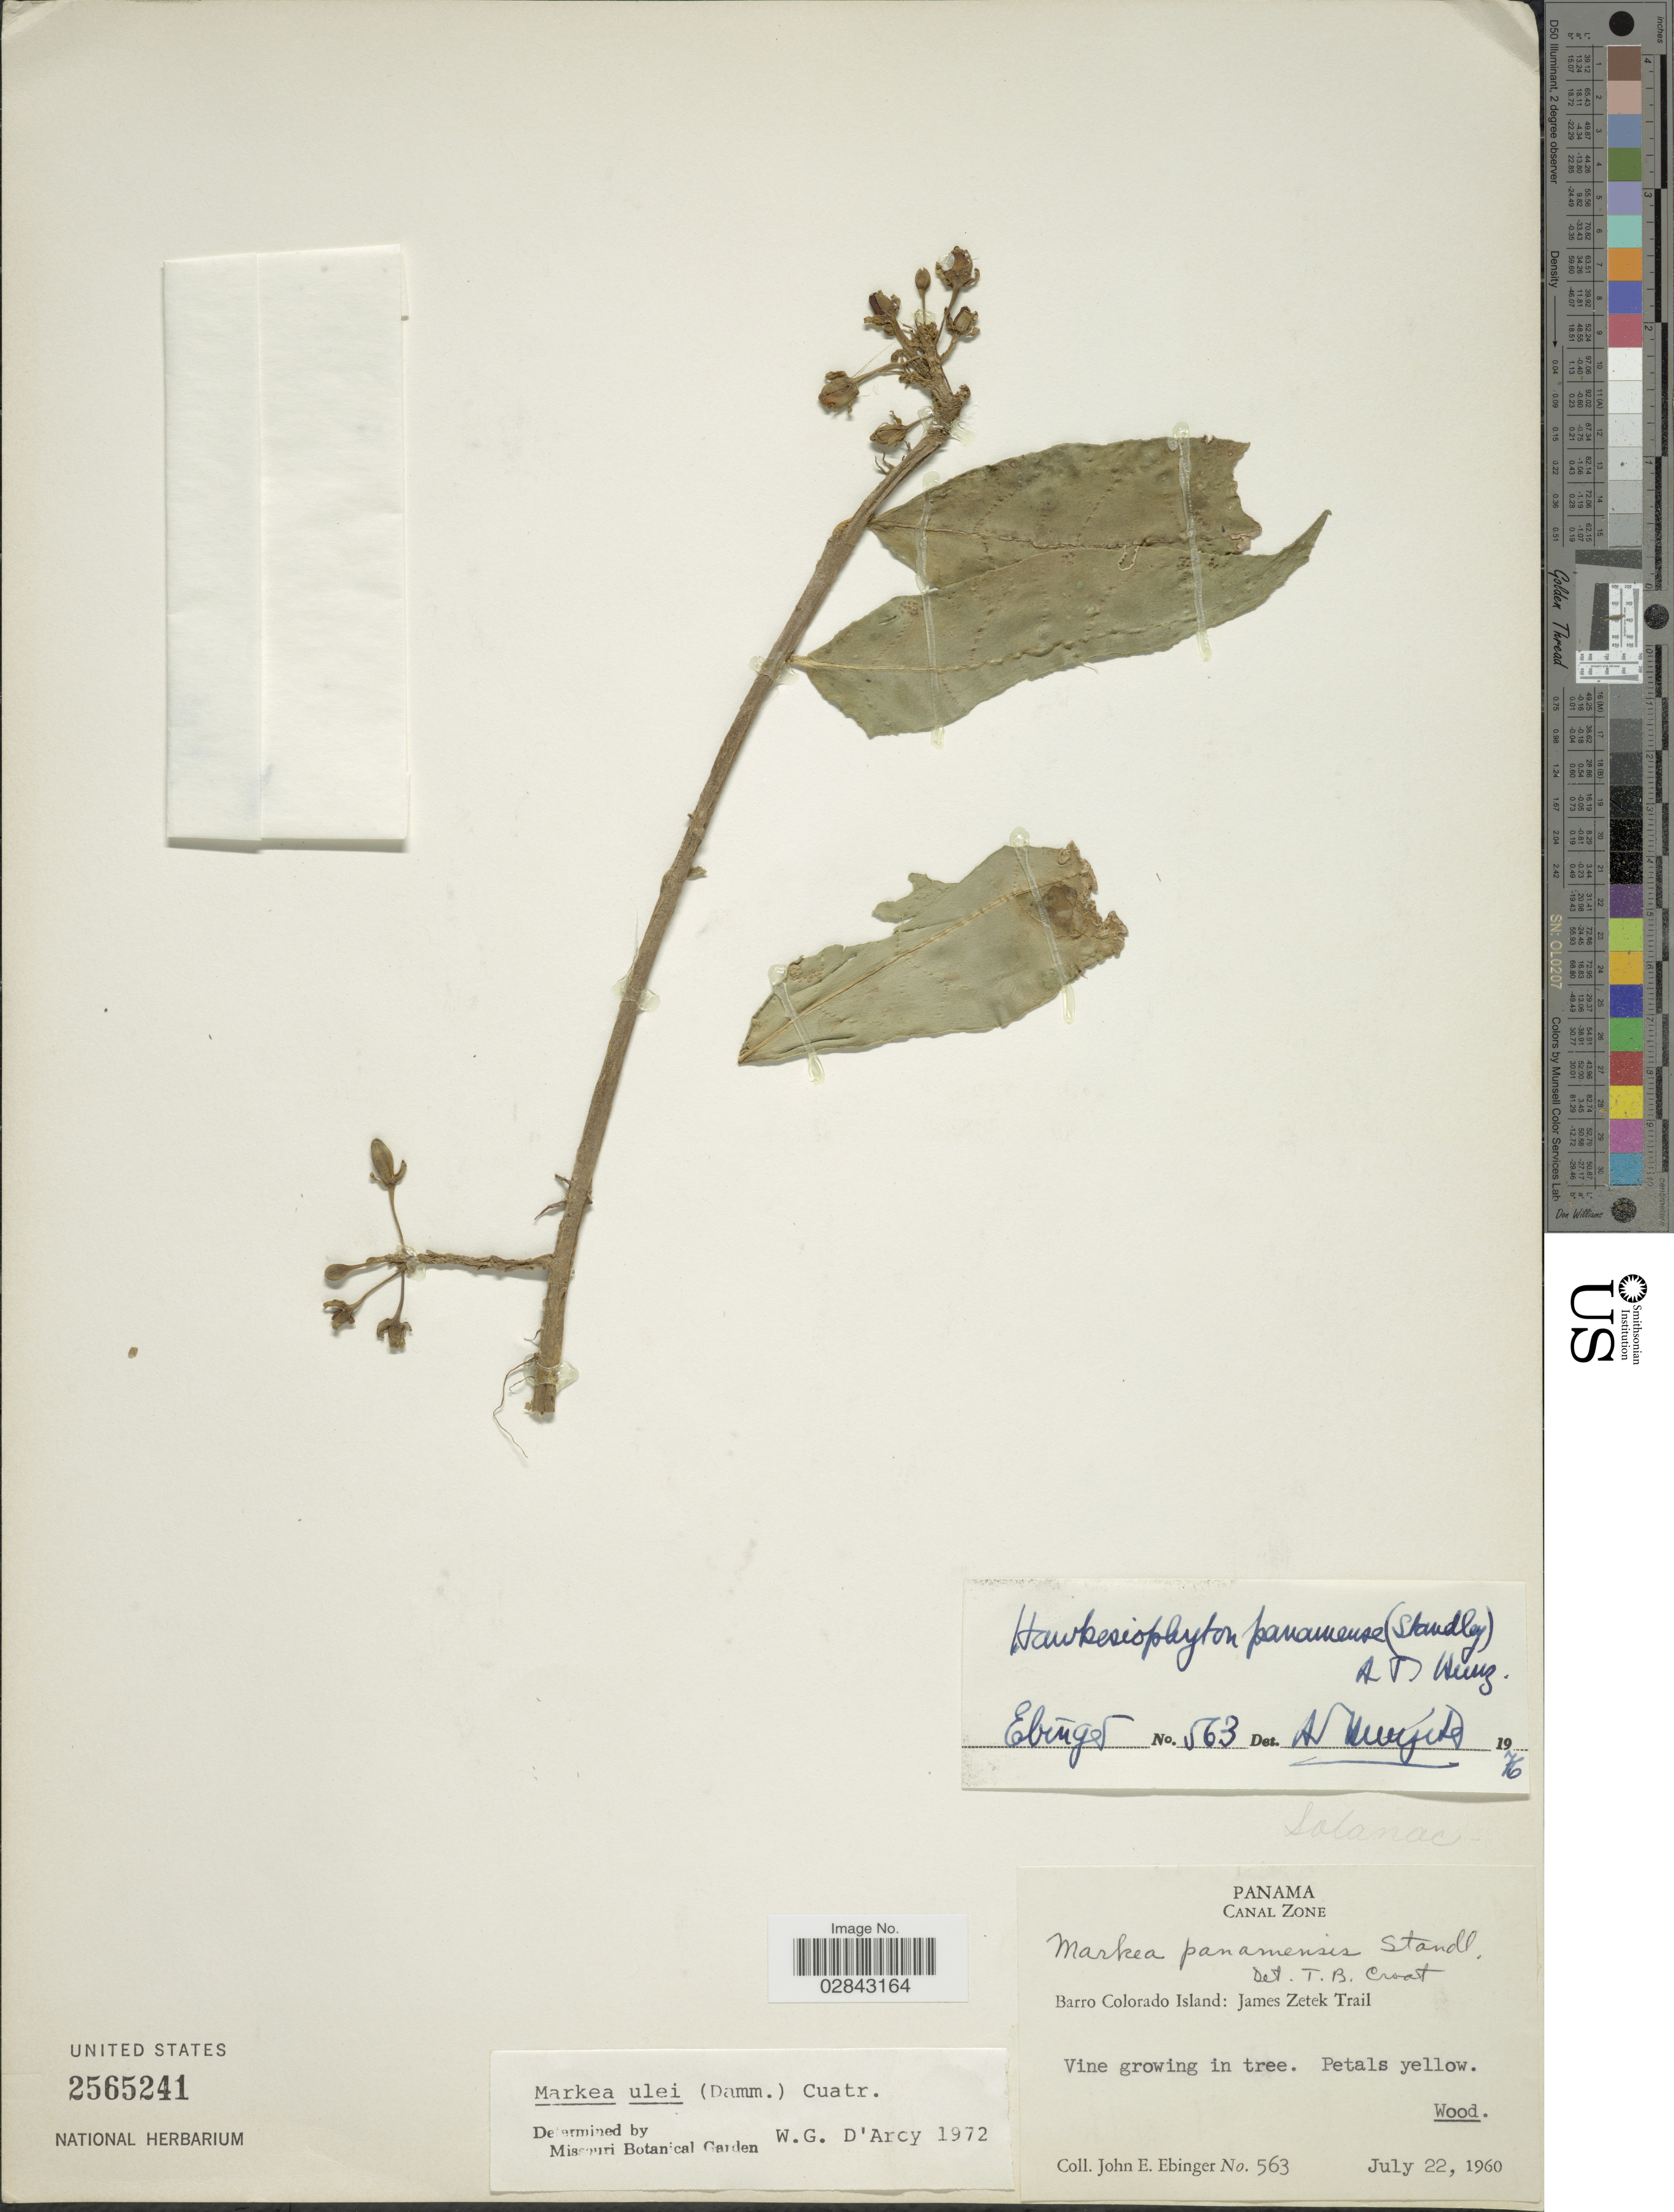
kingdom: Plantae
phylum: Tracheophyta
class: Magnoliopsida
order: Solanales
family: Solanaceae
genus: Hawkesiophyton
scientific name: Hawkesiophyton ulei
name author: (Dammer) Hunz.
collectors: J. Ebinger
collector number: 563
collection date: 1960-07-22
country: Panama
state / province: Panamá Oeste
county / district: Canal Zone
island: Barro Colorado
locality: Barro Colorado Island: James Zetek Trail.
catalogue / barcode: US 2565241